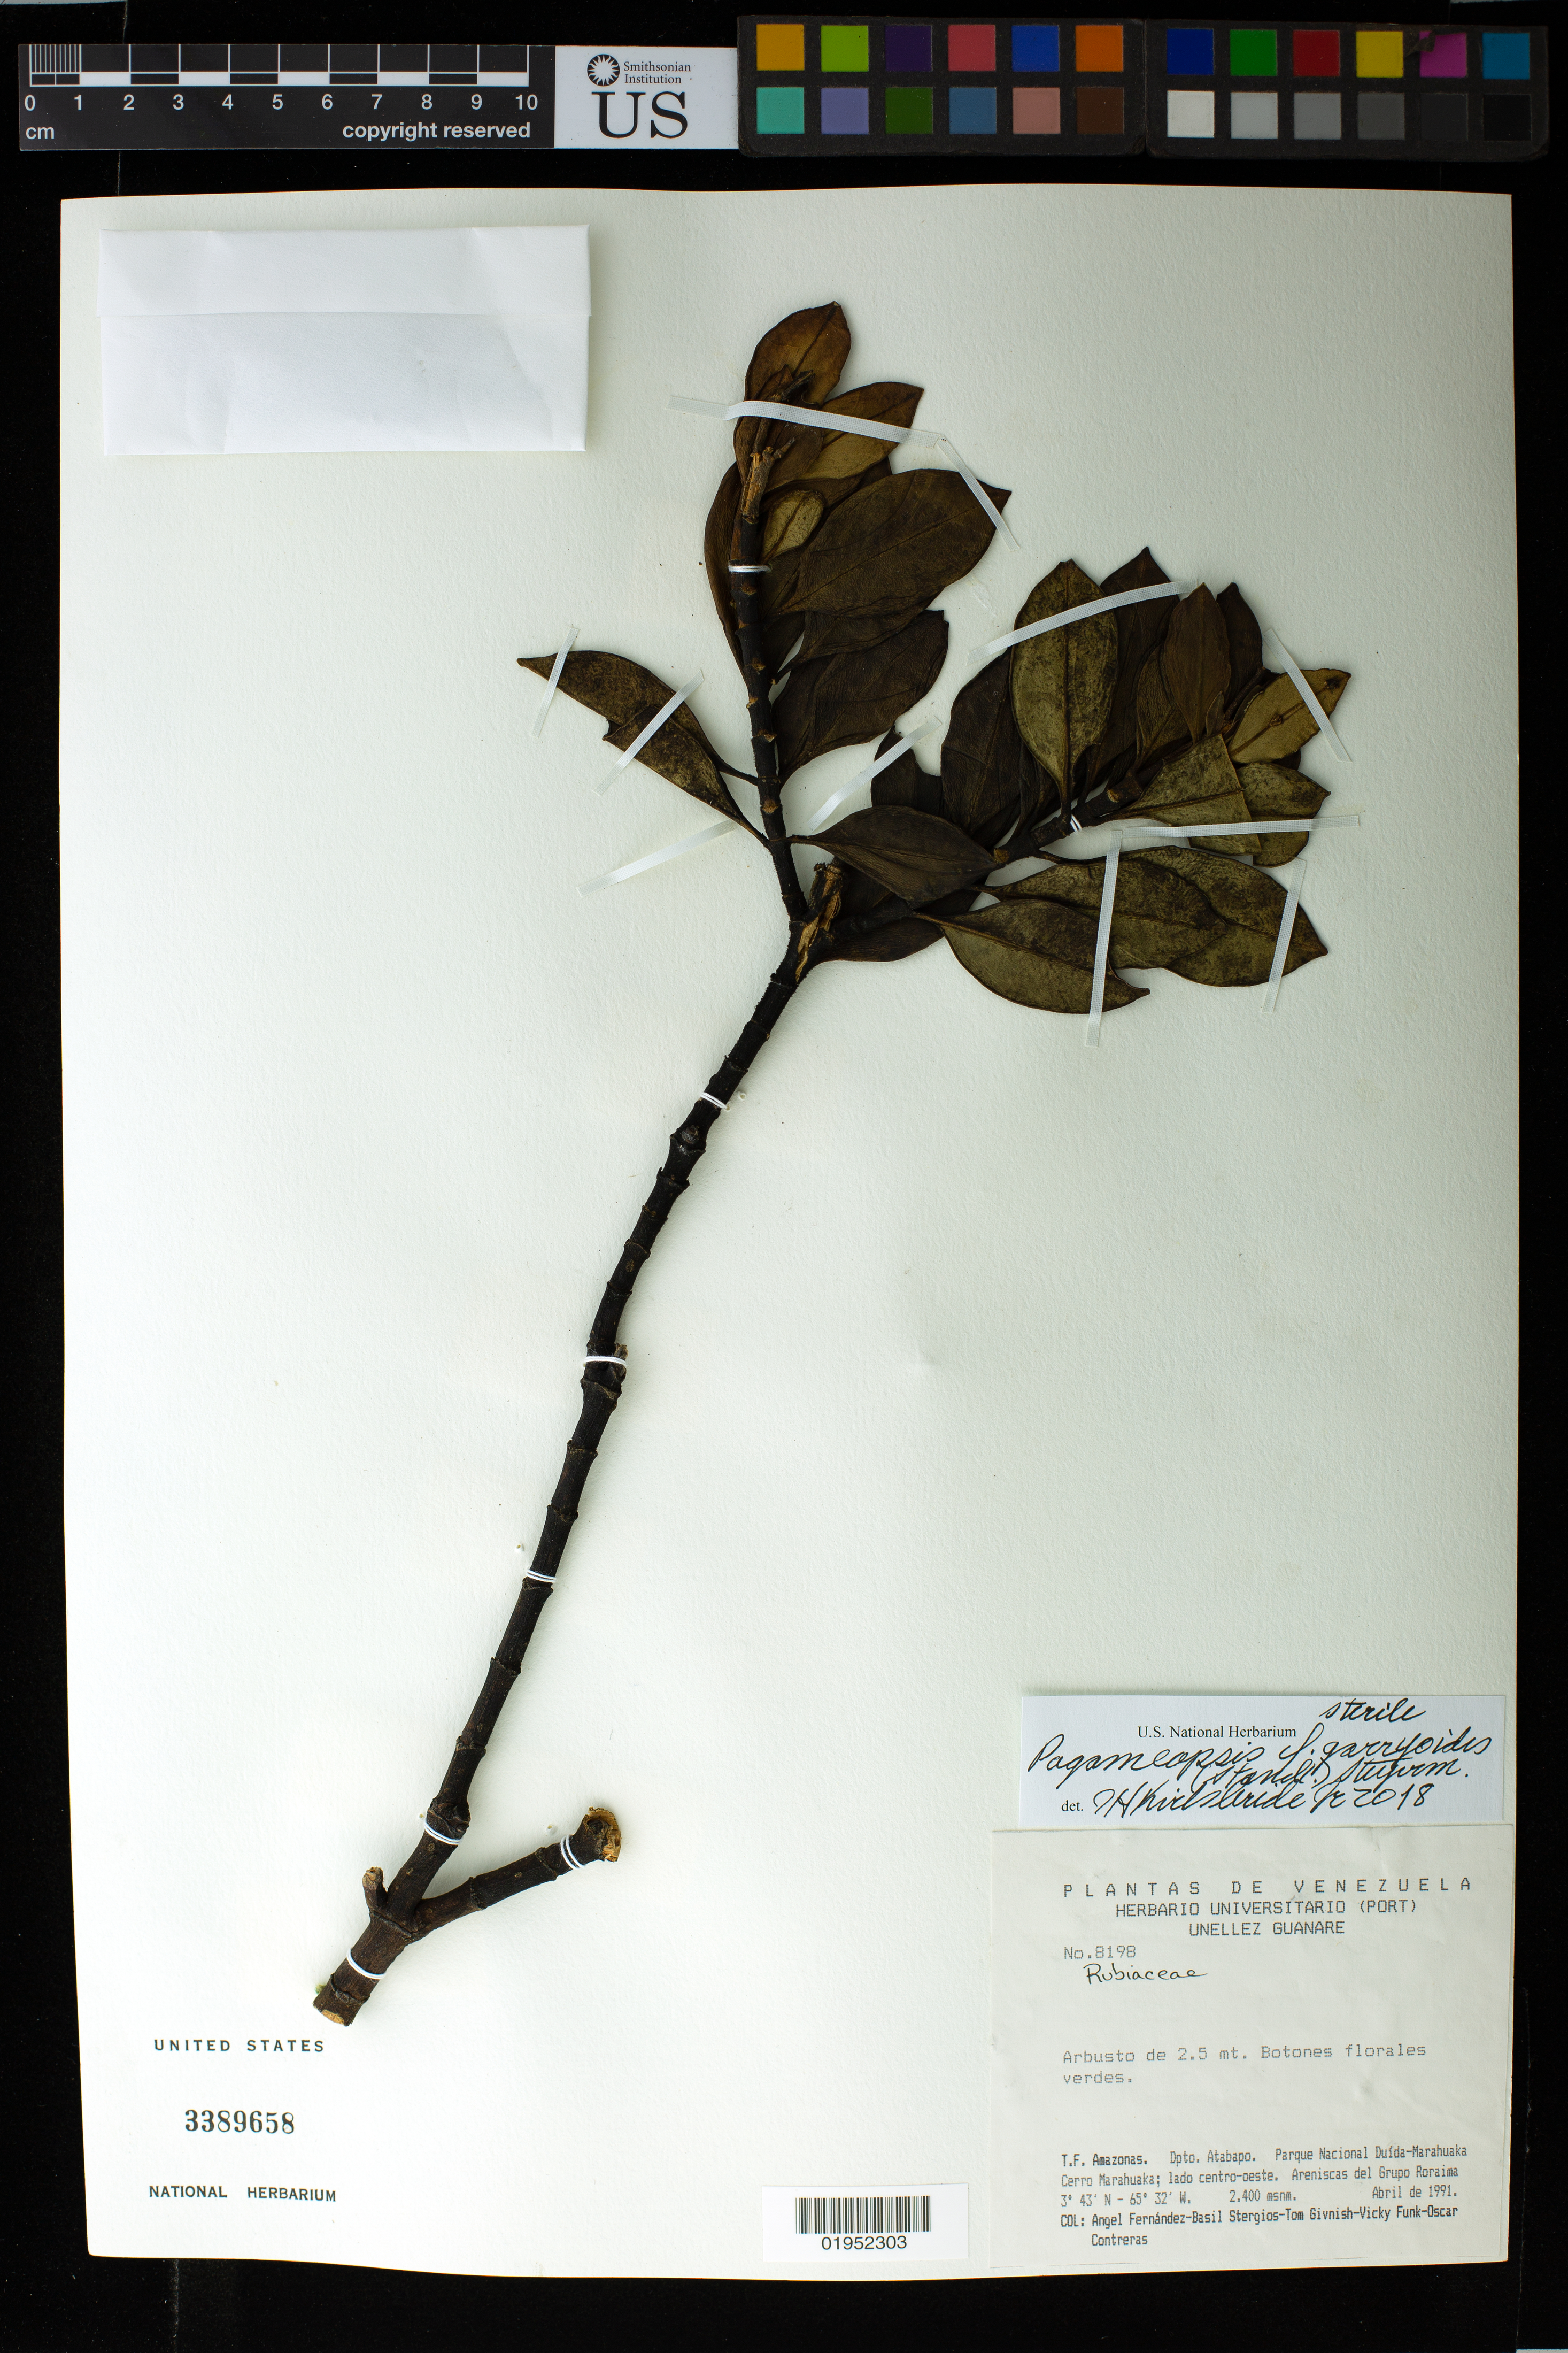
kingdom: Plantae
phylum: Tracheophyta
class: Magnoliopsida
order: Gentianales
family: Rubiaceae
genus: Pagameopsis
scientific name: Pagameopsis garryoides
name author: (Standl.) Steyerm.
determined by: Kirkbride, J. H.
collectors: A. Fernández, B. G. Stergios, T. J. Givnish, V. Funk & O. Contreras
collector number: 8198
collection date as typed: Apr-91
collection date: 1991-04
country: Venezuela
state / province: Amazonas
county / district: Atabapo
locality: Parque Nacional Duída-Marahuaka, Cerro Marahuaka, extremo N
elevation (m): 2400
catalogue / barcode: US 3389658